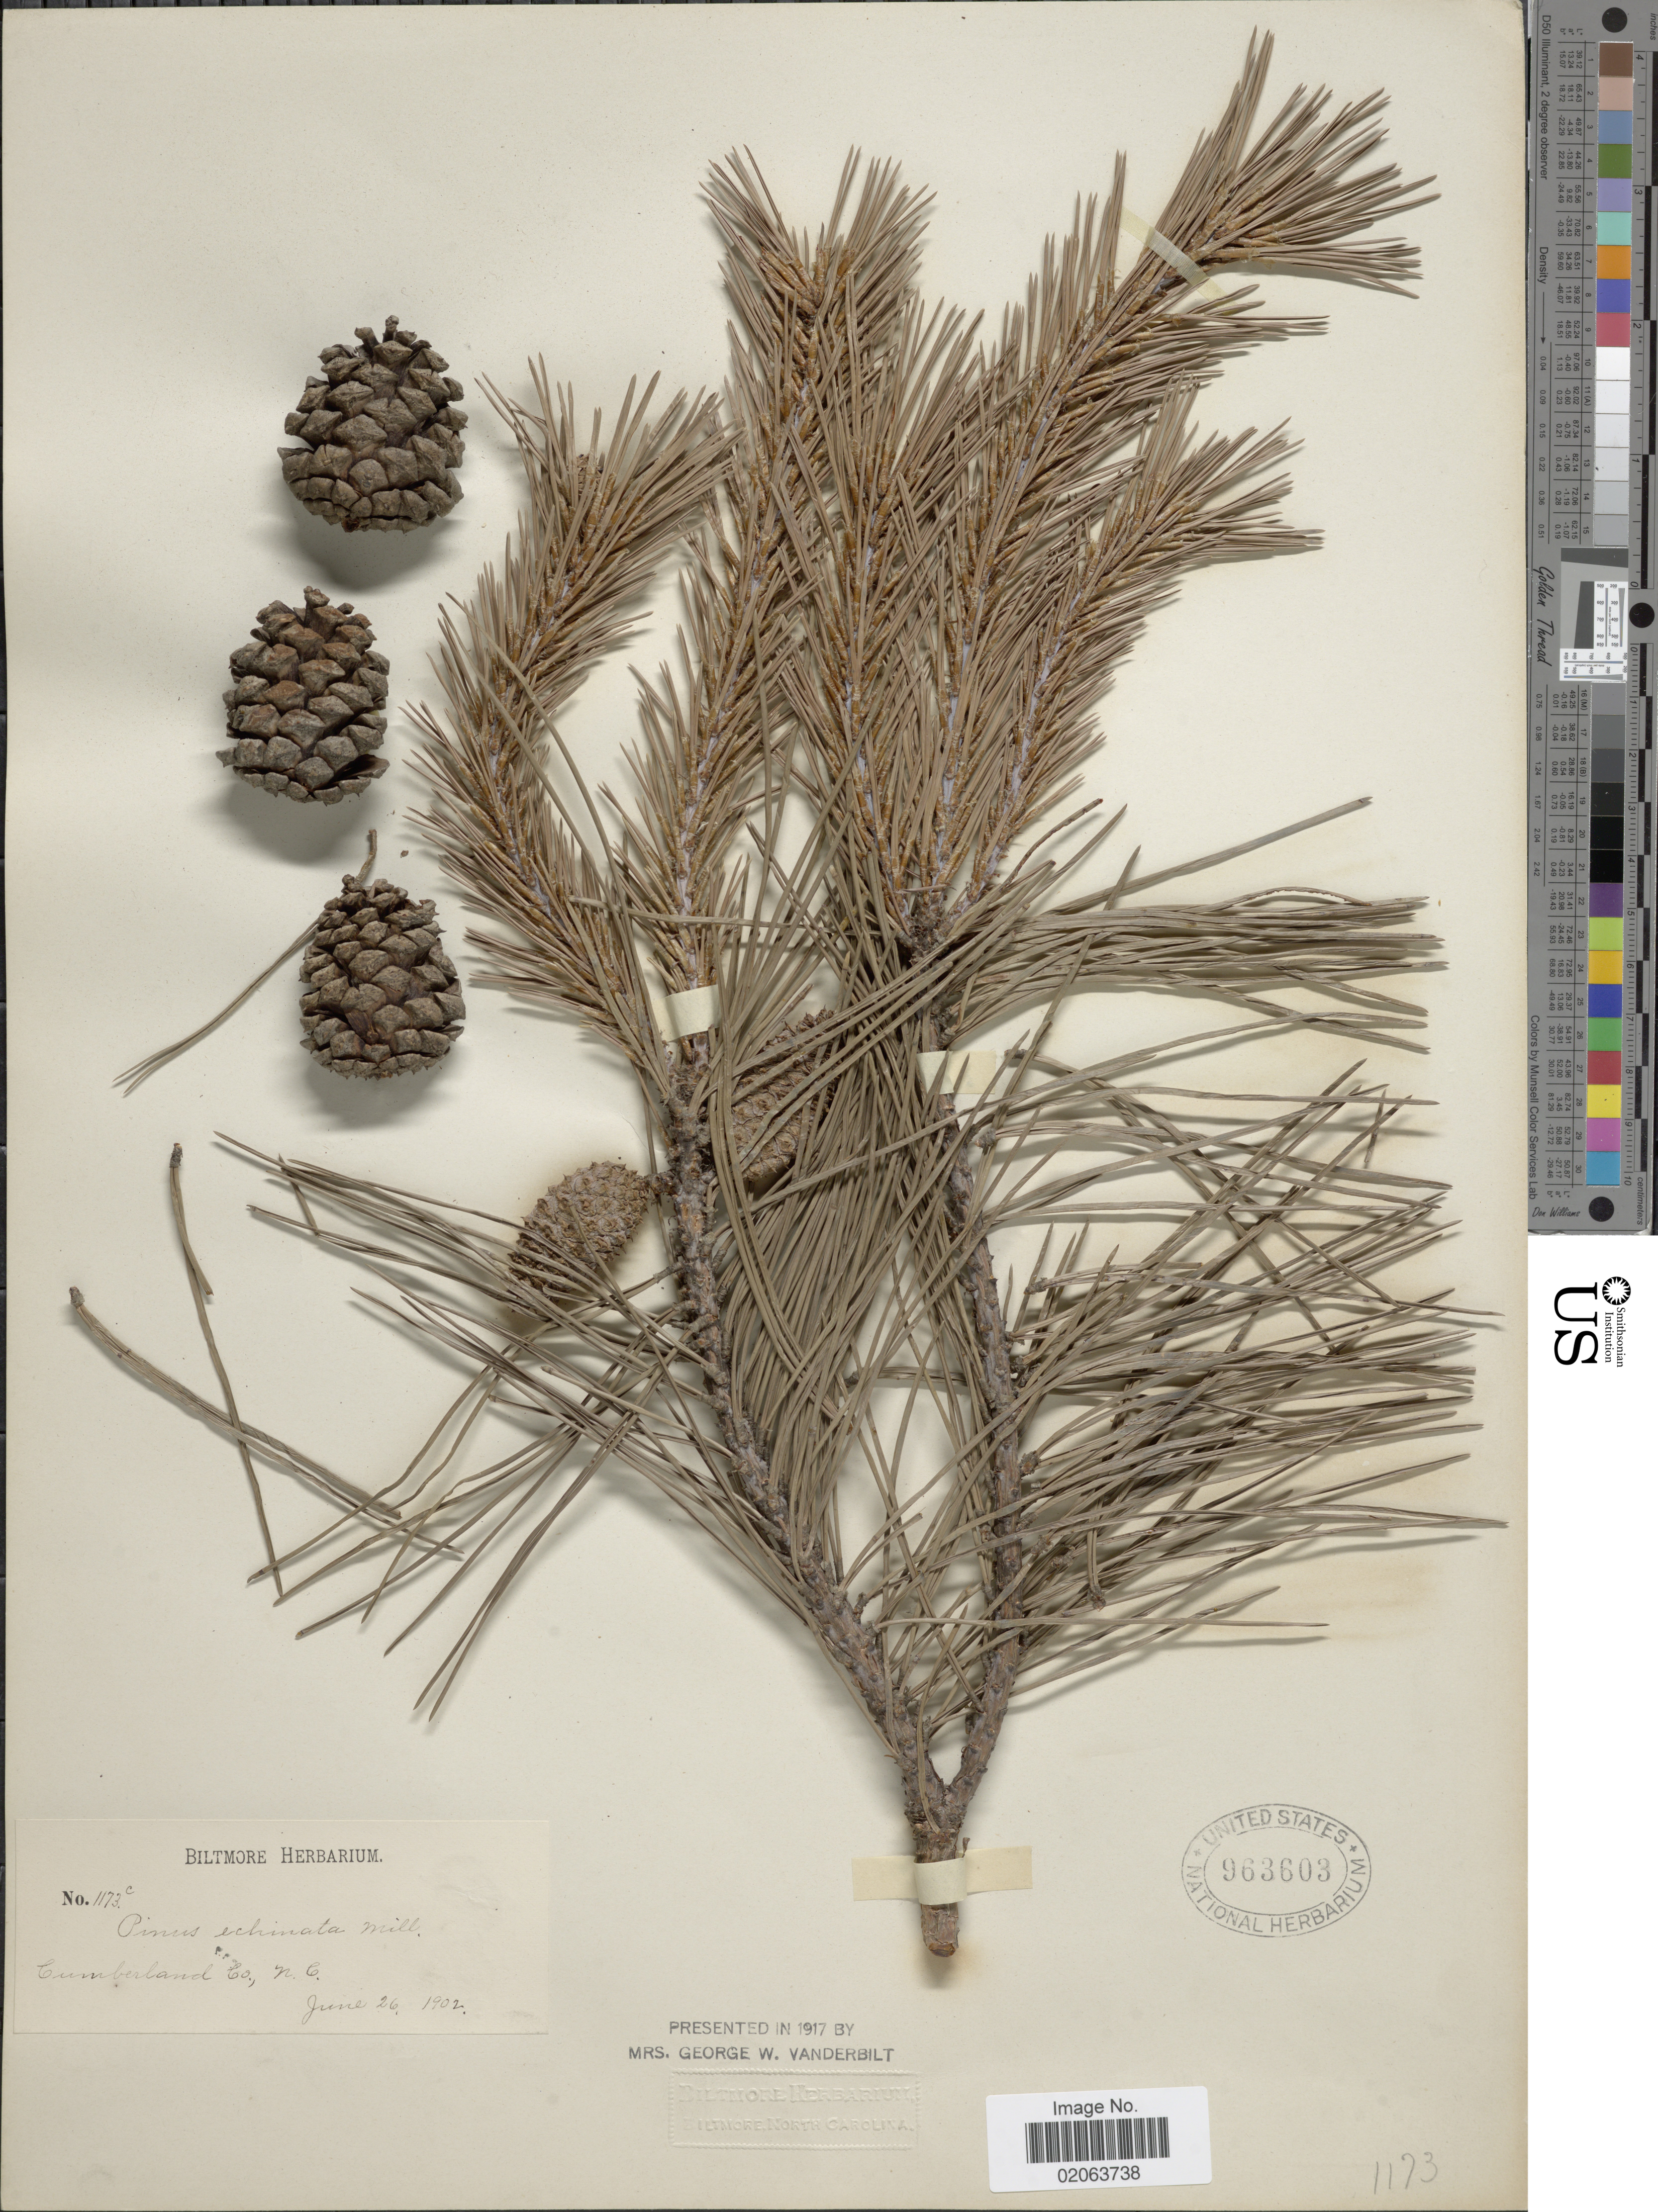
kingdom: Plantae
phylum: Tracheophyta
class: Pinopsida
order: Pinales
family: Pinaceae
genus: Pinus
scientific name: Pinus echinata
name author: Mill.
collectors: ex herb. Biltmore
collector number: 1173c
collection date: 1902-06-26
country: United States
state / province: North Carolina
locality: Cumberland Co., N. C.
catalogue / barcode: US 963603